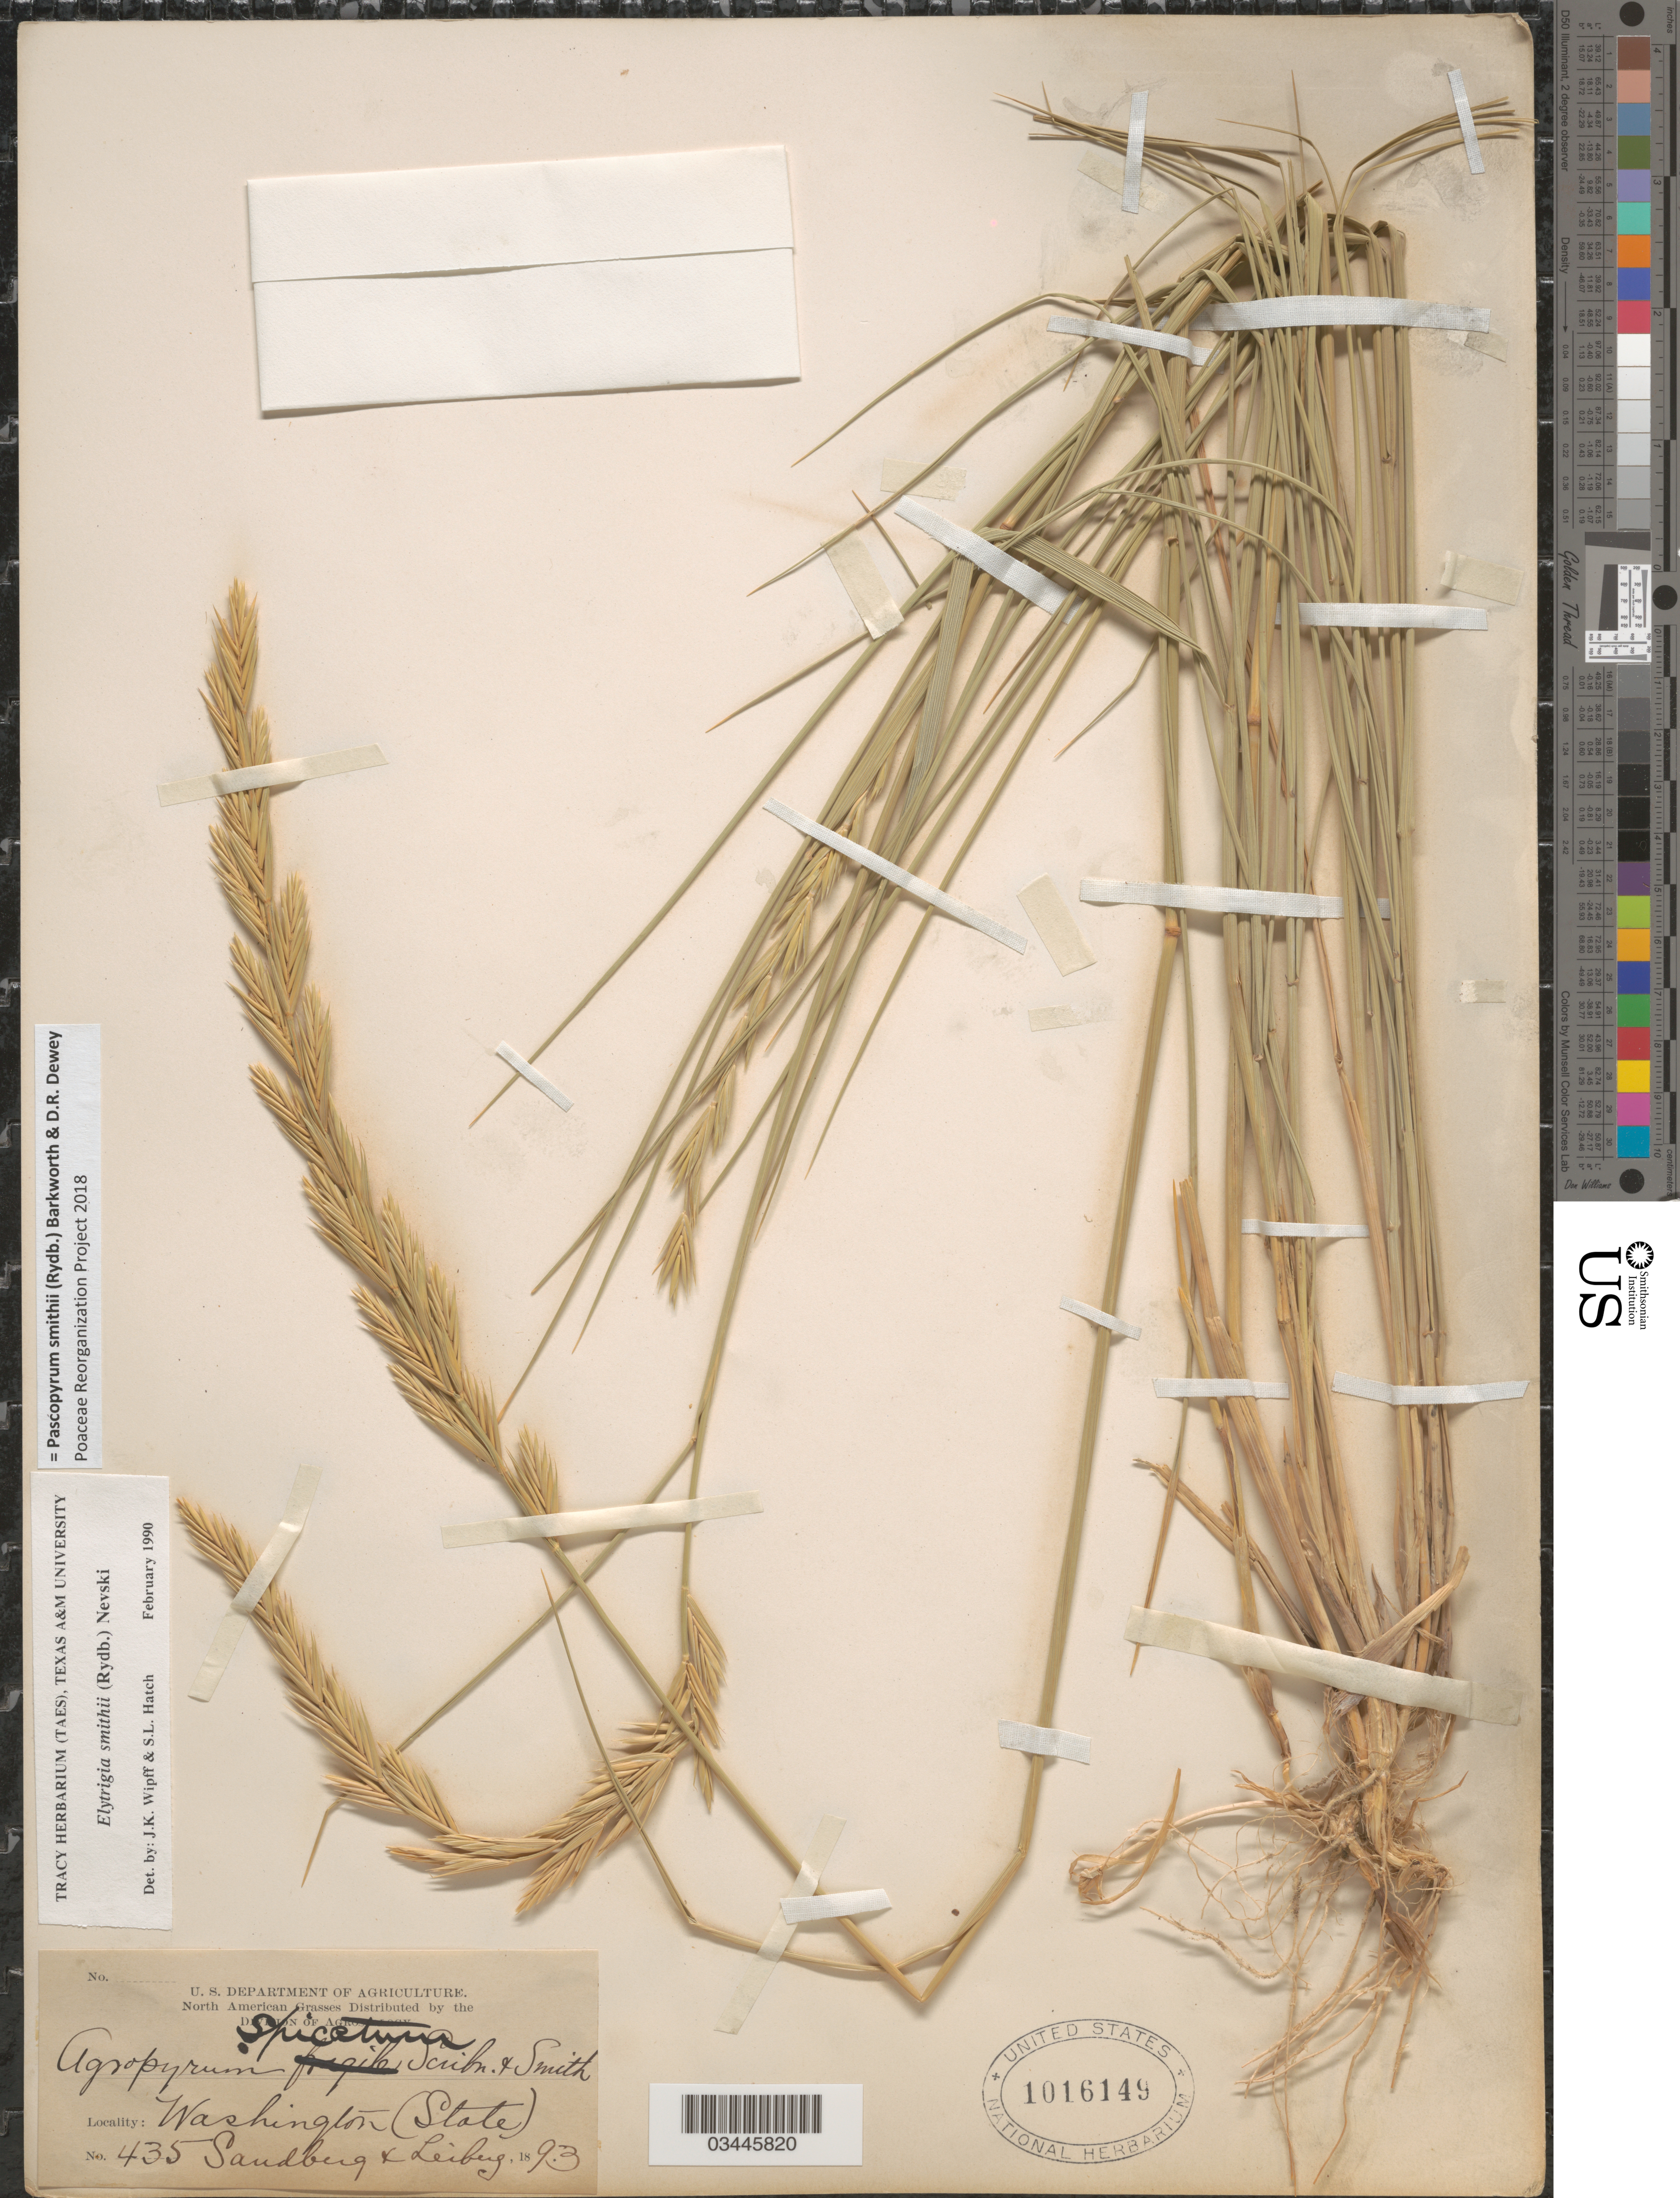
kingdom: Plantae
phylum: Tracheophyta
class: Liliopsida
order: Poales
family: Poaceae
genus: Pascopyrum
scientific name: Pascopyrum smithii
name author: (Rydb.) Barkworth & Dewey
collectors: Sandberg & -. Leiberg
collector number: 435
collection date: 1893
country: United States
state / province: Washington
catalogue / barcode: US 1016149